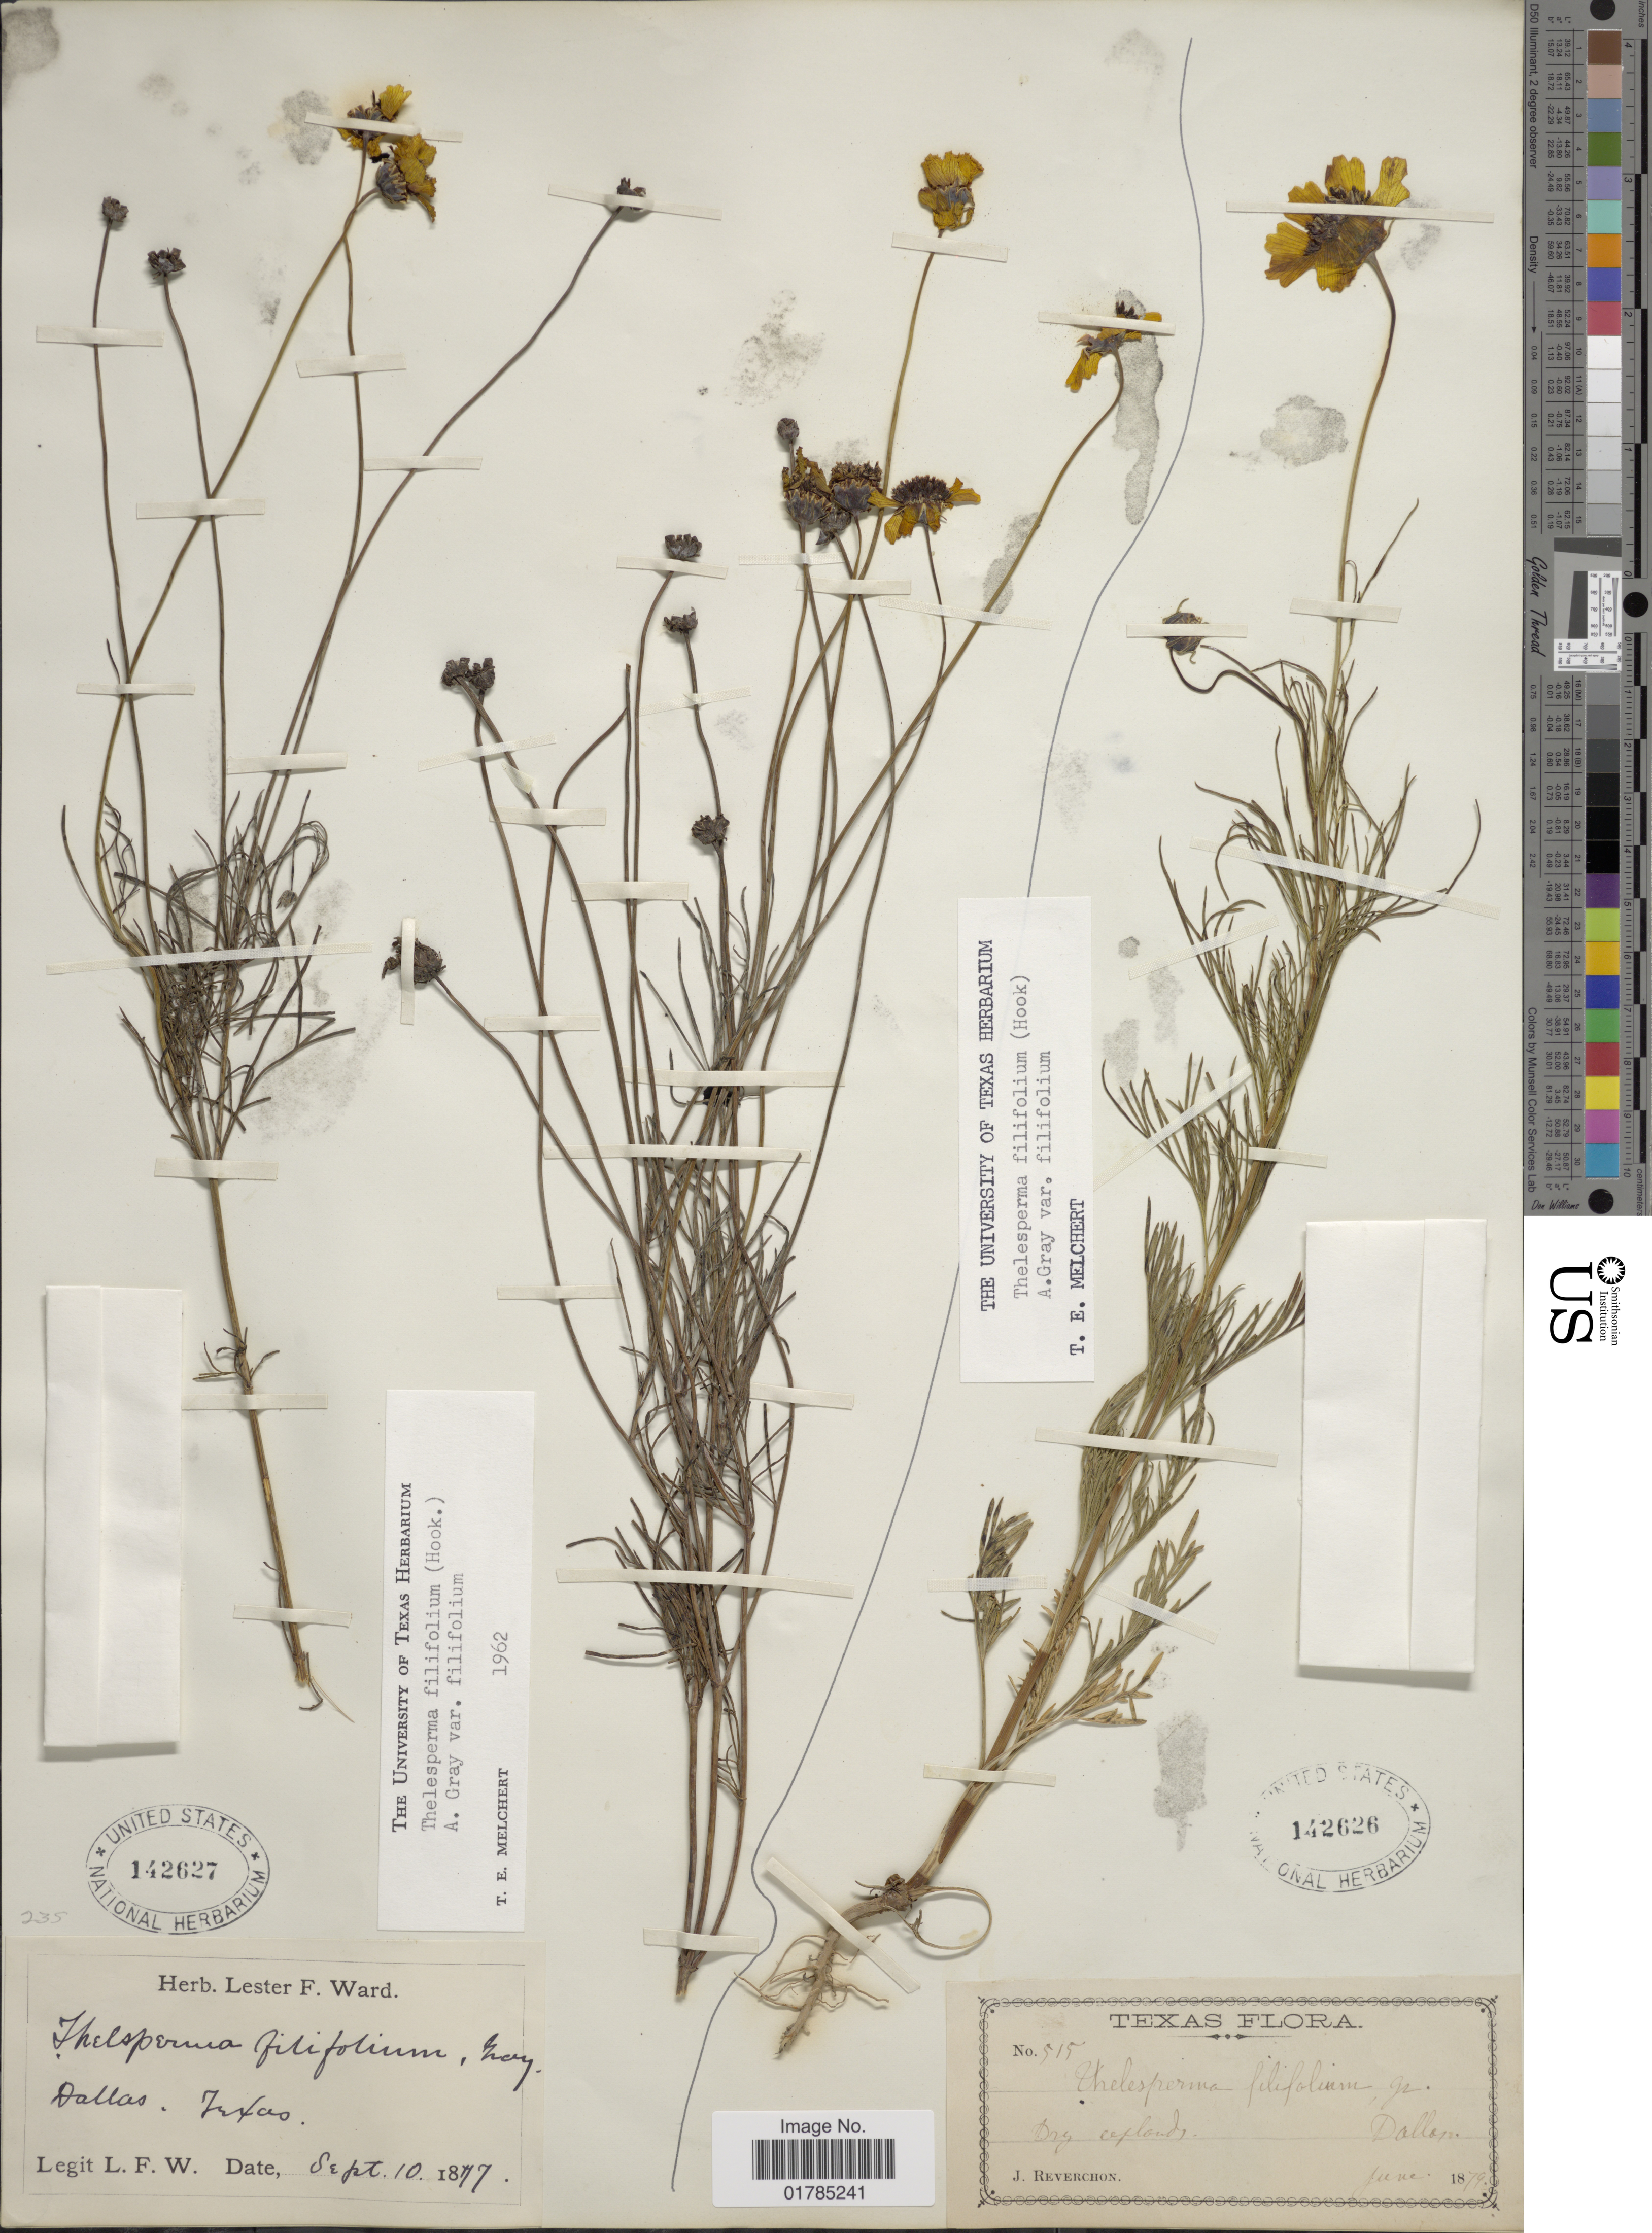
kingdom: Plantae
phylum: Tracheophyta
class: Magnoliopsida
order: Asterales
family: Asteraceae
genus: Thelesperma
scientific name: Thelesperma filifolium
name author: (Hook.) A. Gray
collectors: J. Reverchon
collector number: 515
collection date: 1879-06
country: United States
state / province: Texas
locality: Dallas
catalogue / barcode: US 142626-2